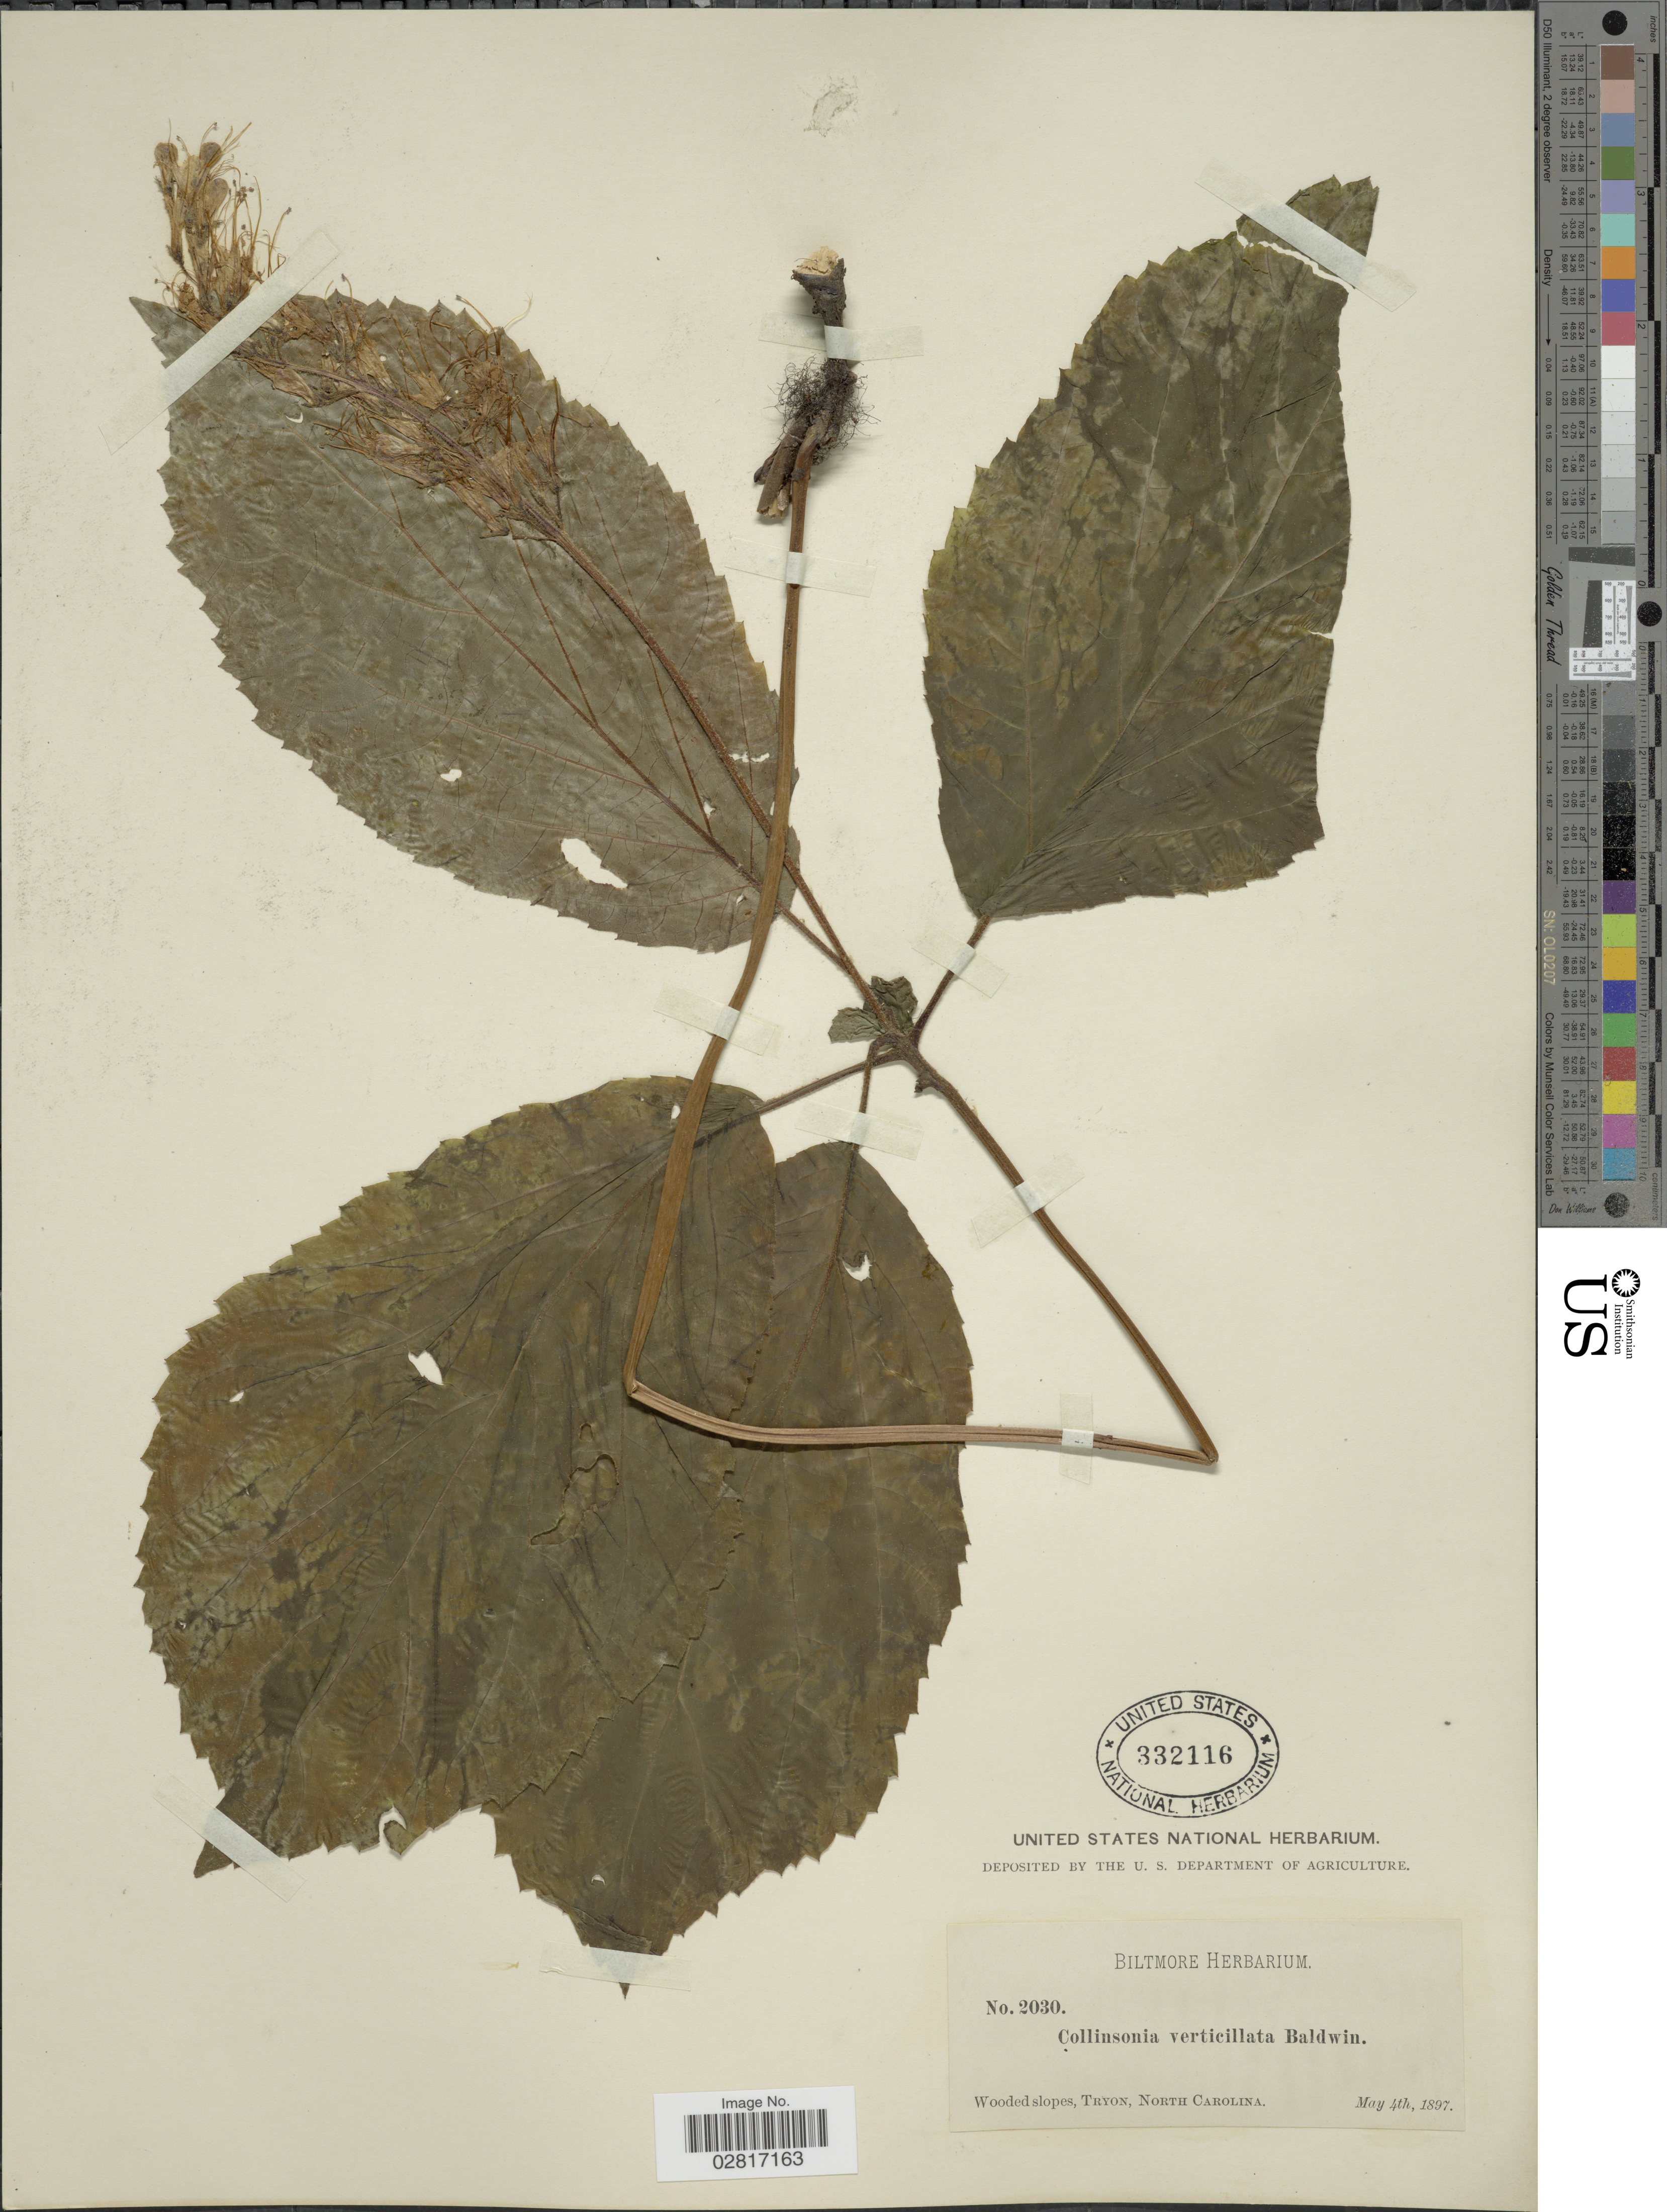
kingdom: Plantae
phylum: Tracheophyta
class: Magnoliopsida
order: Lamiales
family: Lamiaceae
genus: Collinsonia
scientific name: Collinsonia verticillata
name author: Baldwin ex Elliott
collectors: ex herb. Biltmore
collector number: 2030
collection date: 1897-05-04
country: United States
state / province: North Carolina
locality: Wooded slopes, Tryon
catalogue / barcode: US 332116